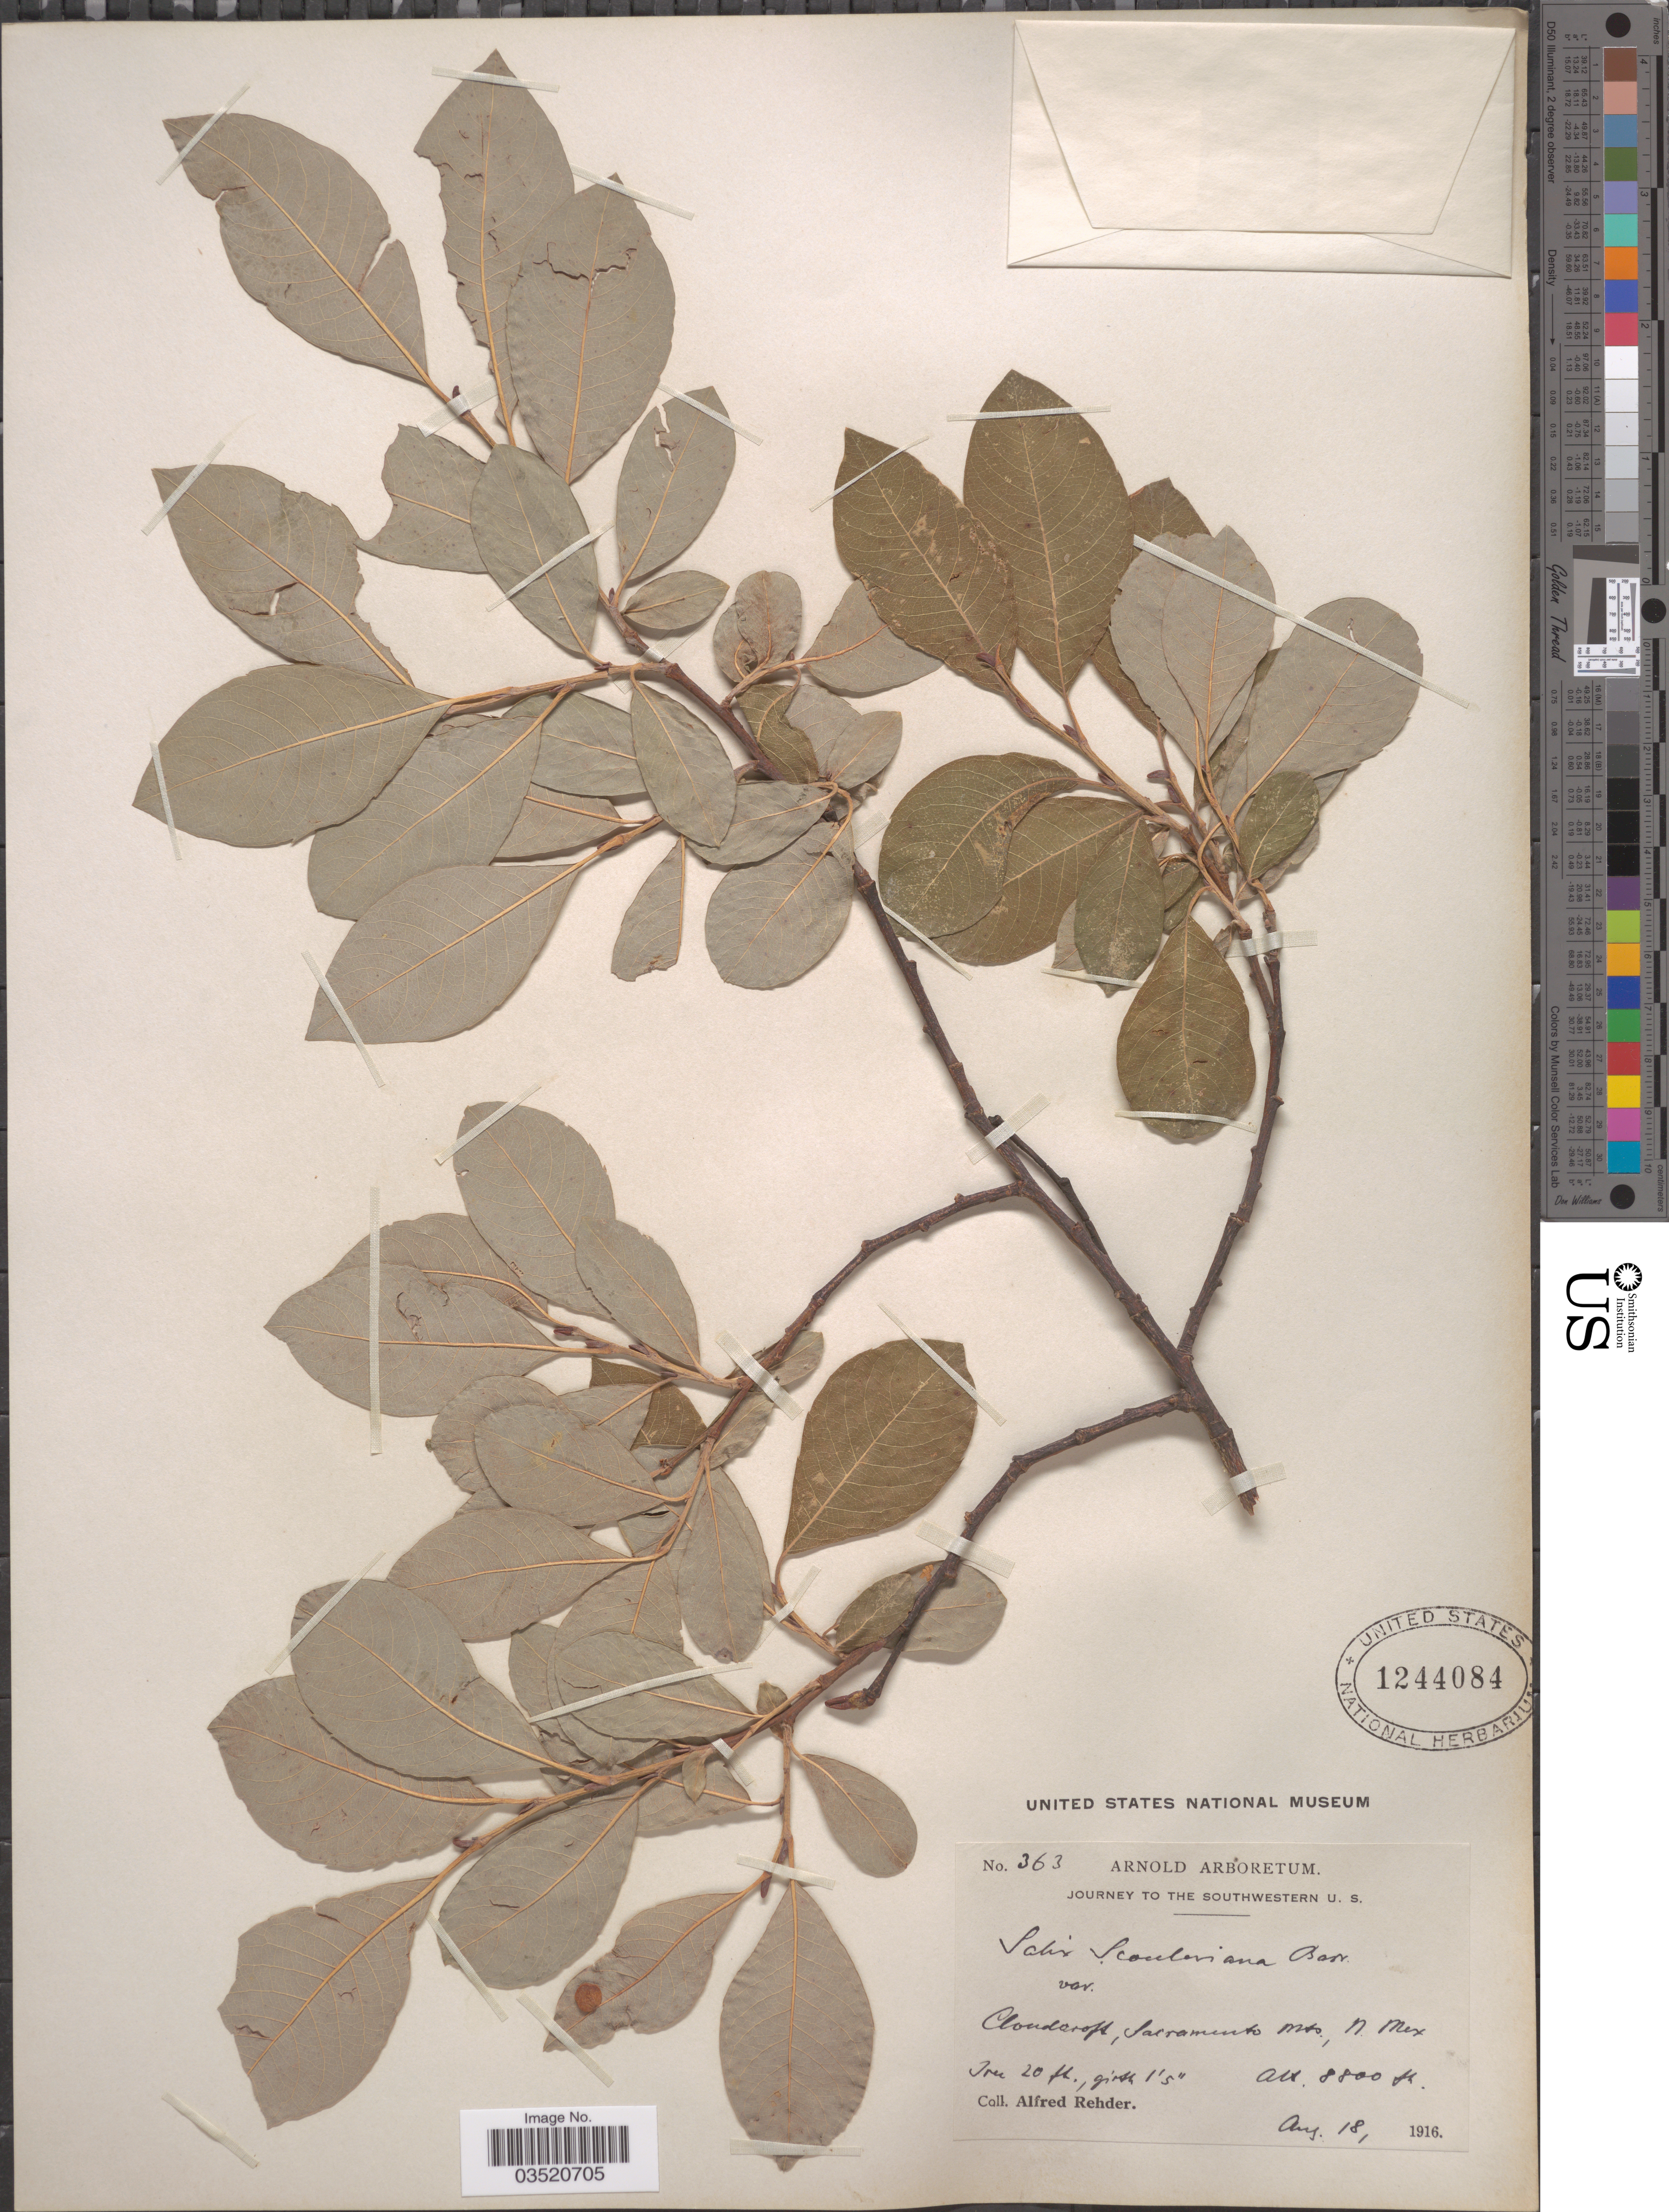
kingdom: Plantae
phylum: Tracheophyta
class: Magnoliopsida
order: Malpighiales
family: Salicaceae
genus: Salix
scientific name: Salix scouleriana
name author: Barratt ex Hook.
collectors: A. Rehder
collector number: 363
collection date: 1916-08-18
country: United States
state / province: New Mexico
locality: Southwestern U. S. Cloudcroft, Sacramento Mts.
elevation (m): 2682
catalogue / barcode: US 1244084